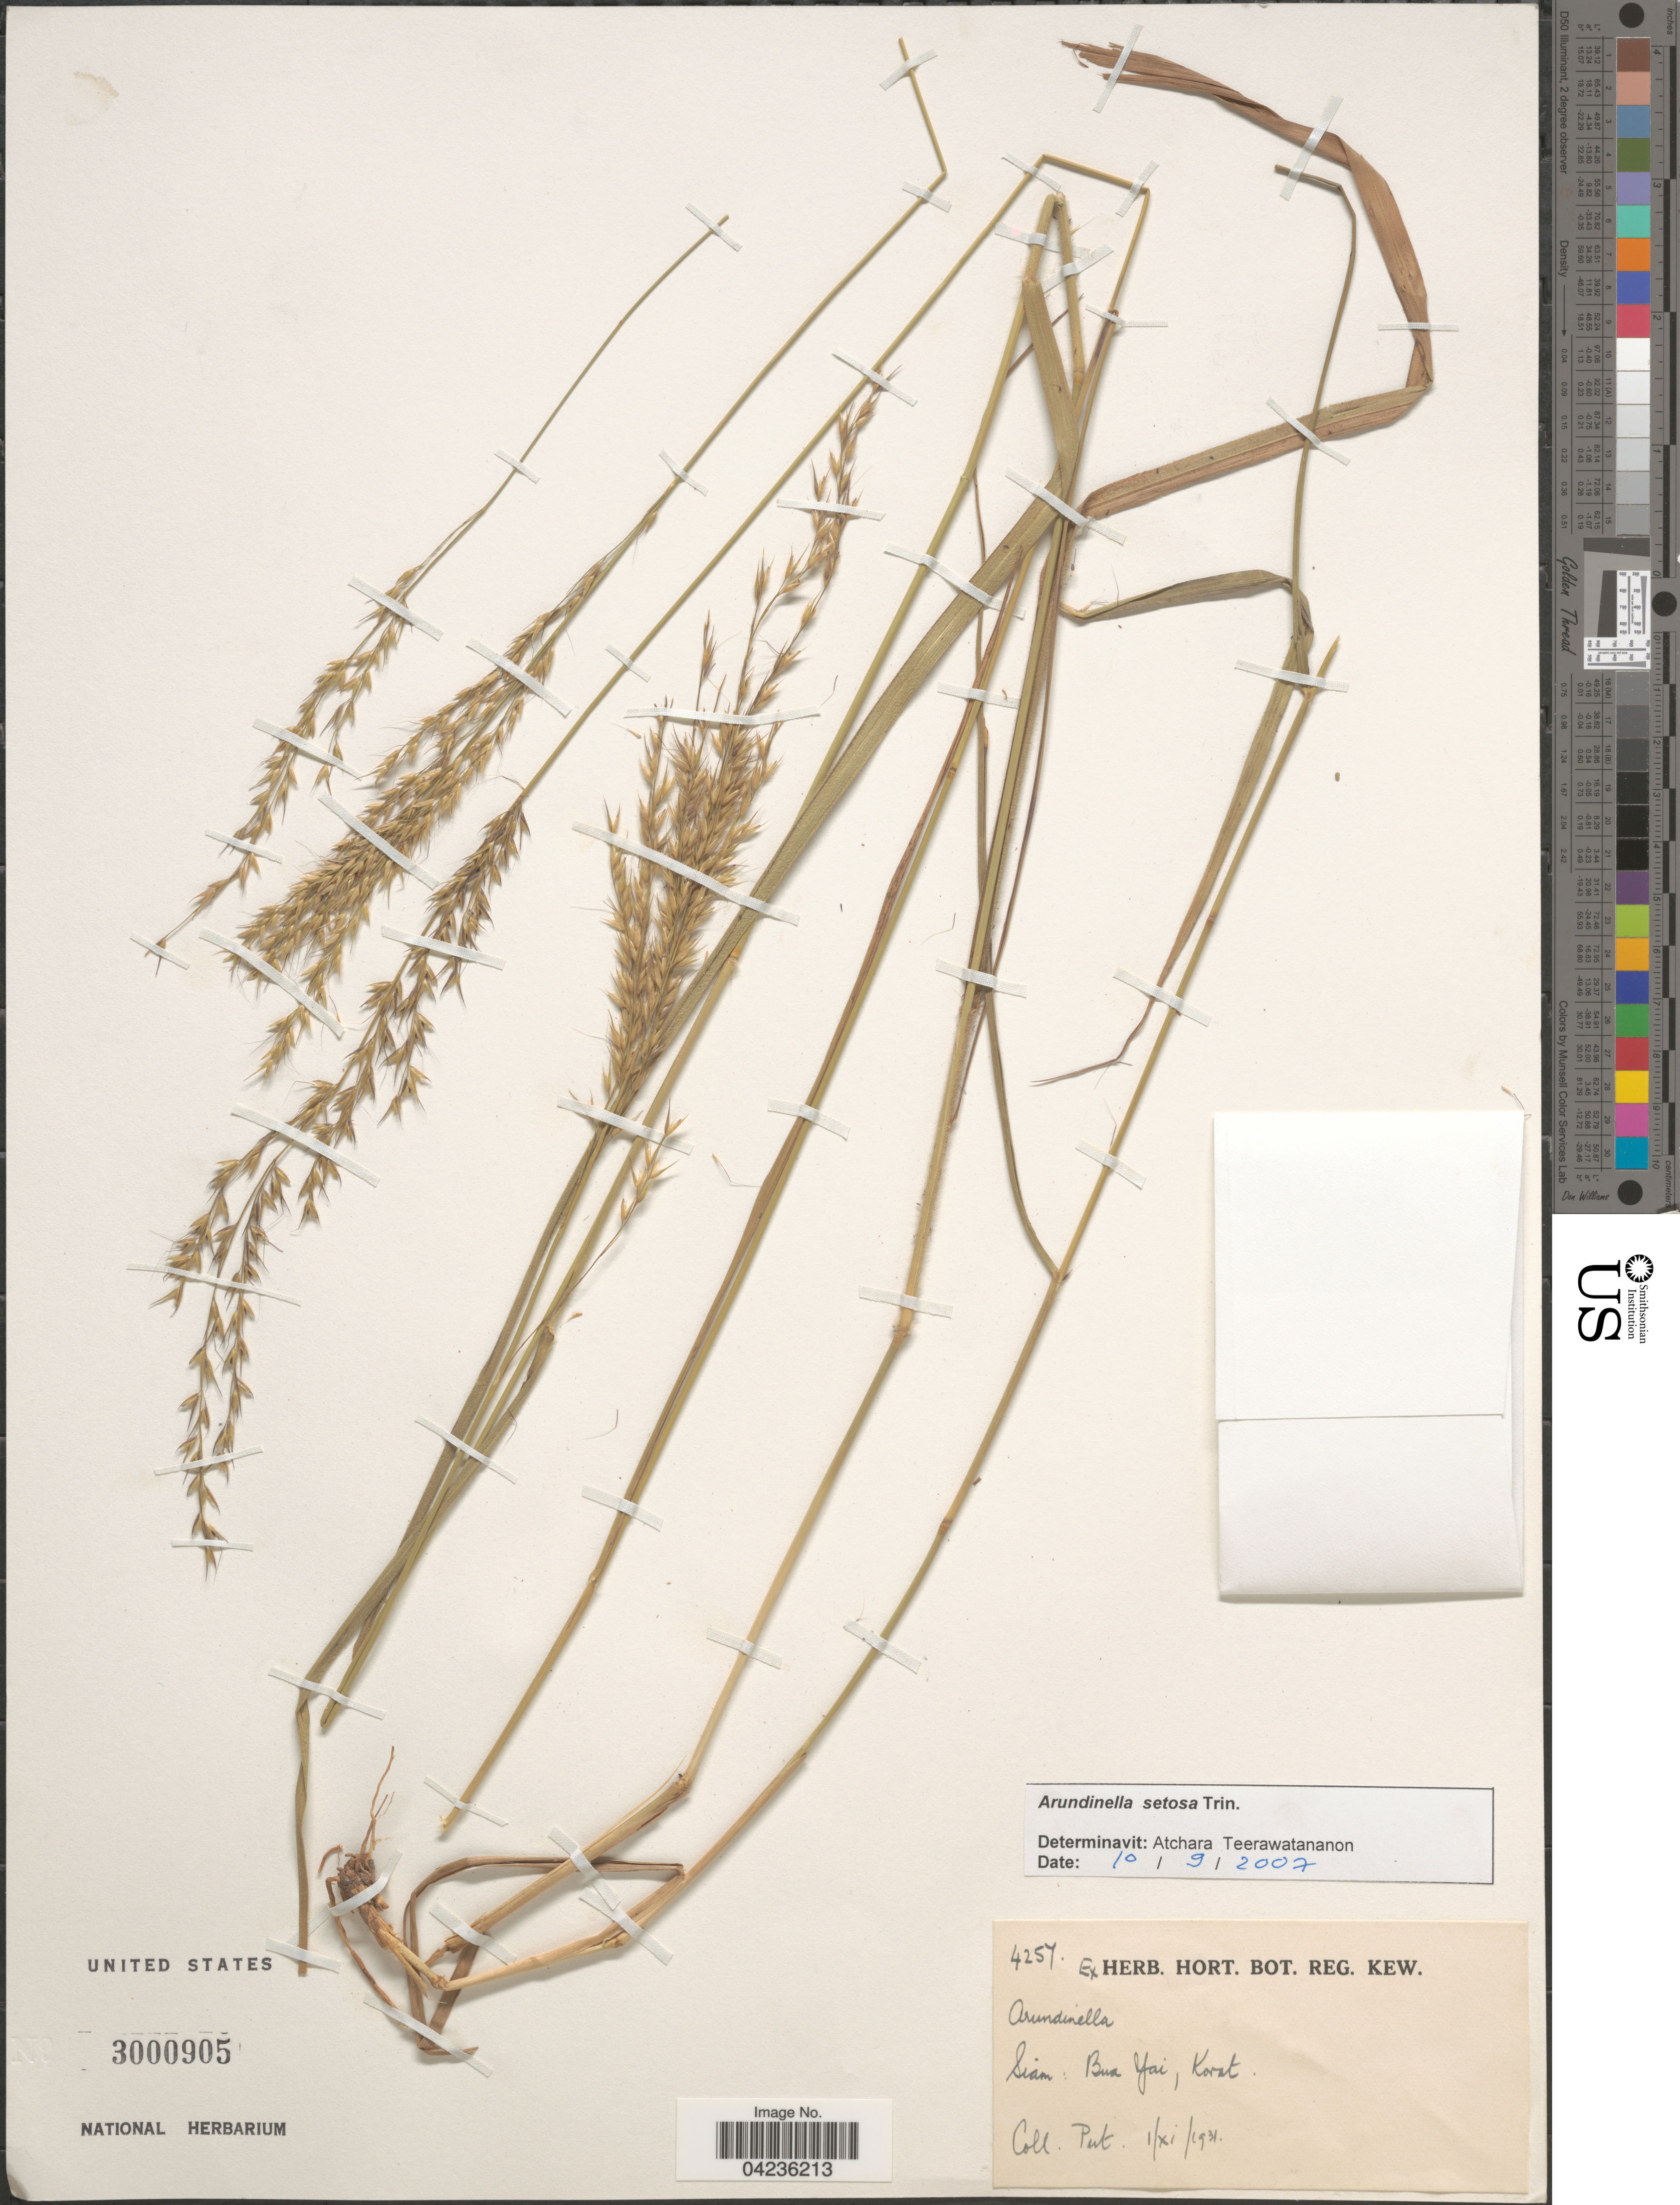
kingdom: Plantae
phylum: Tracheophyta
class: Liliopsida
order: Poales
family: Poaceae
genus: Arundinella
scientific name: Arundinella setosa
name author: Trin.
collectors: -. Put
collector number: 4257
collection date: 1931-11-01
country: Thailand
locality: Siam: Bua Yai, Korat.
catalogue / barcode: US 3000905